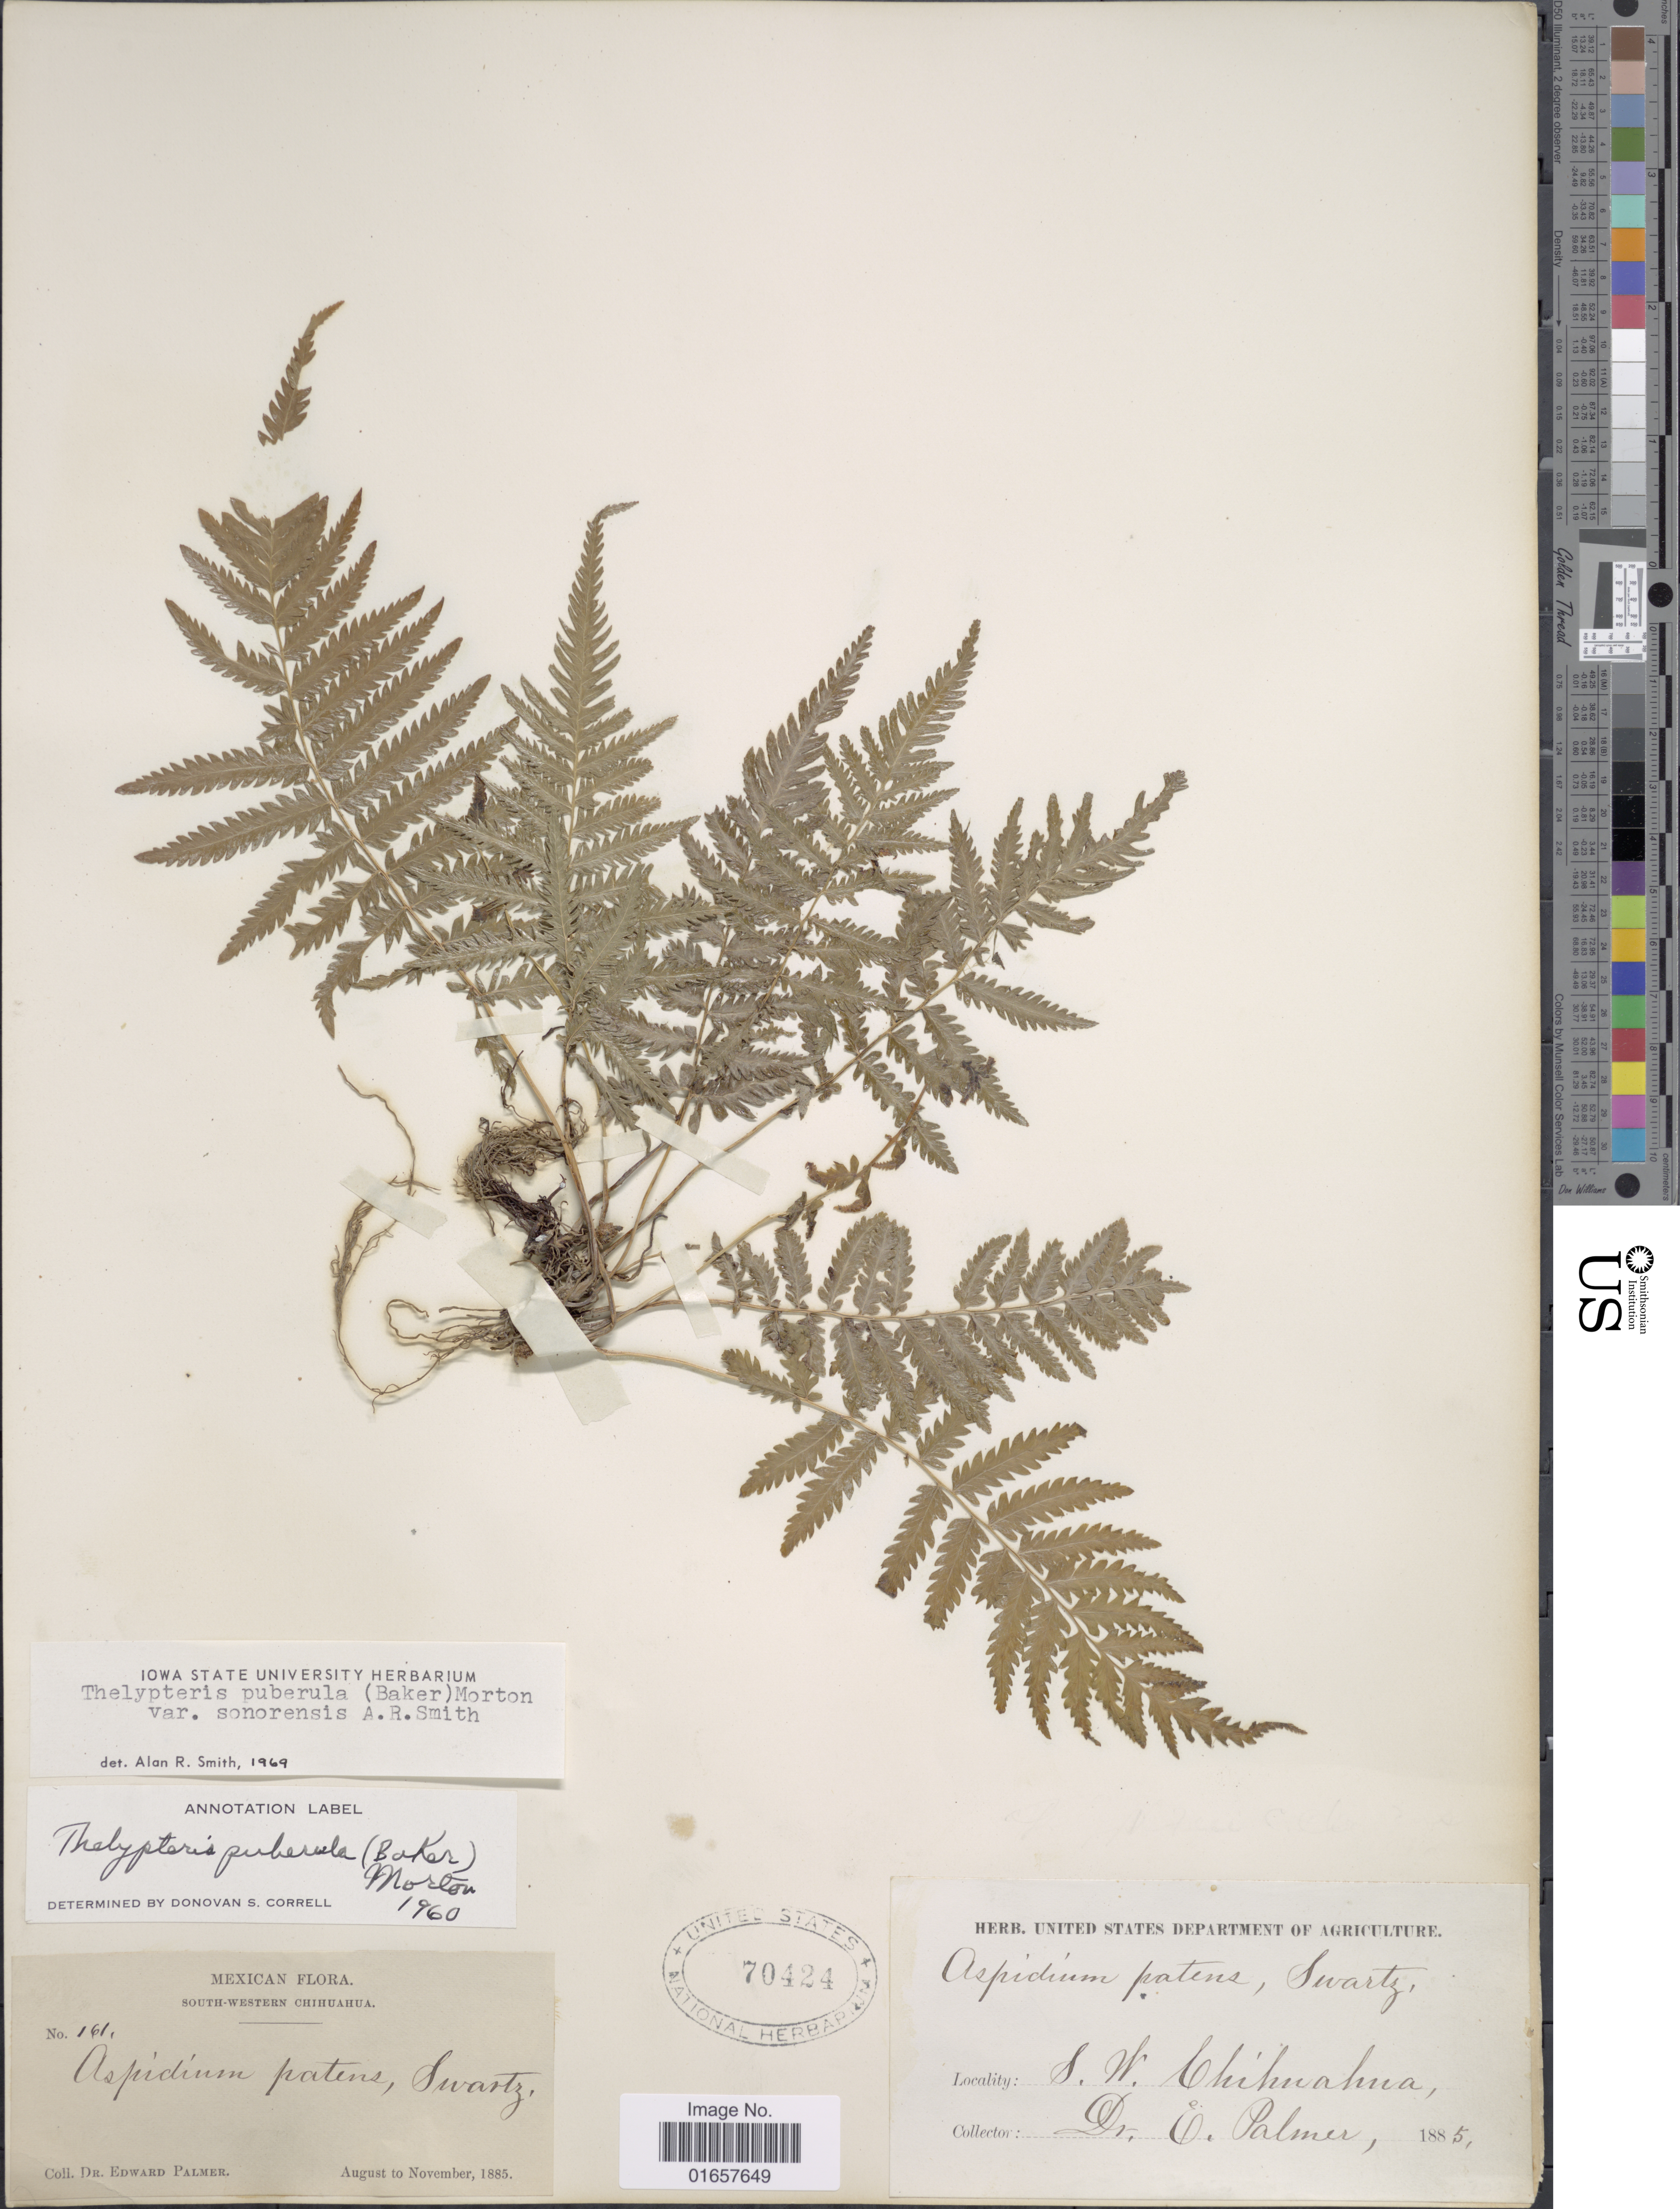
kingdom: Plantae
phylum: Tracheophyta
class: Polypodiopsida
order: Polypodiales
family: Thelypteridaceae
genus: Christella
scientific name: Christella puberula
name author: (Baker) Á. Löve & D. Löve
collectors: E. Palmer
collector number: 161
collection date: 1885-08/1885-11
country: Mexico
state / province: Chihuahua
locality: Mexican, South-western Chichuahua.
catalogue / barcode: US 70424